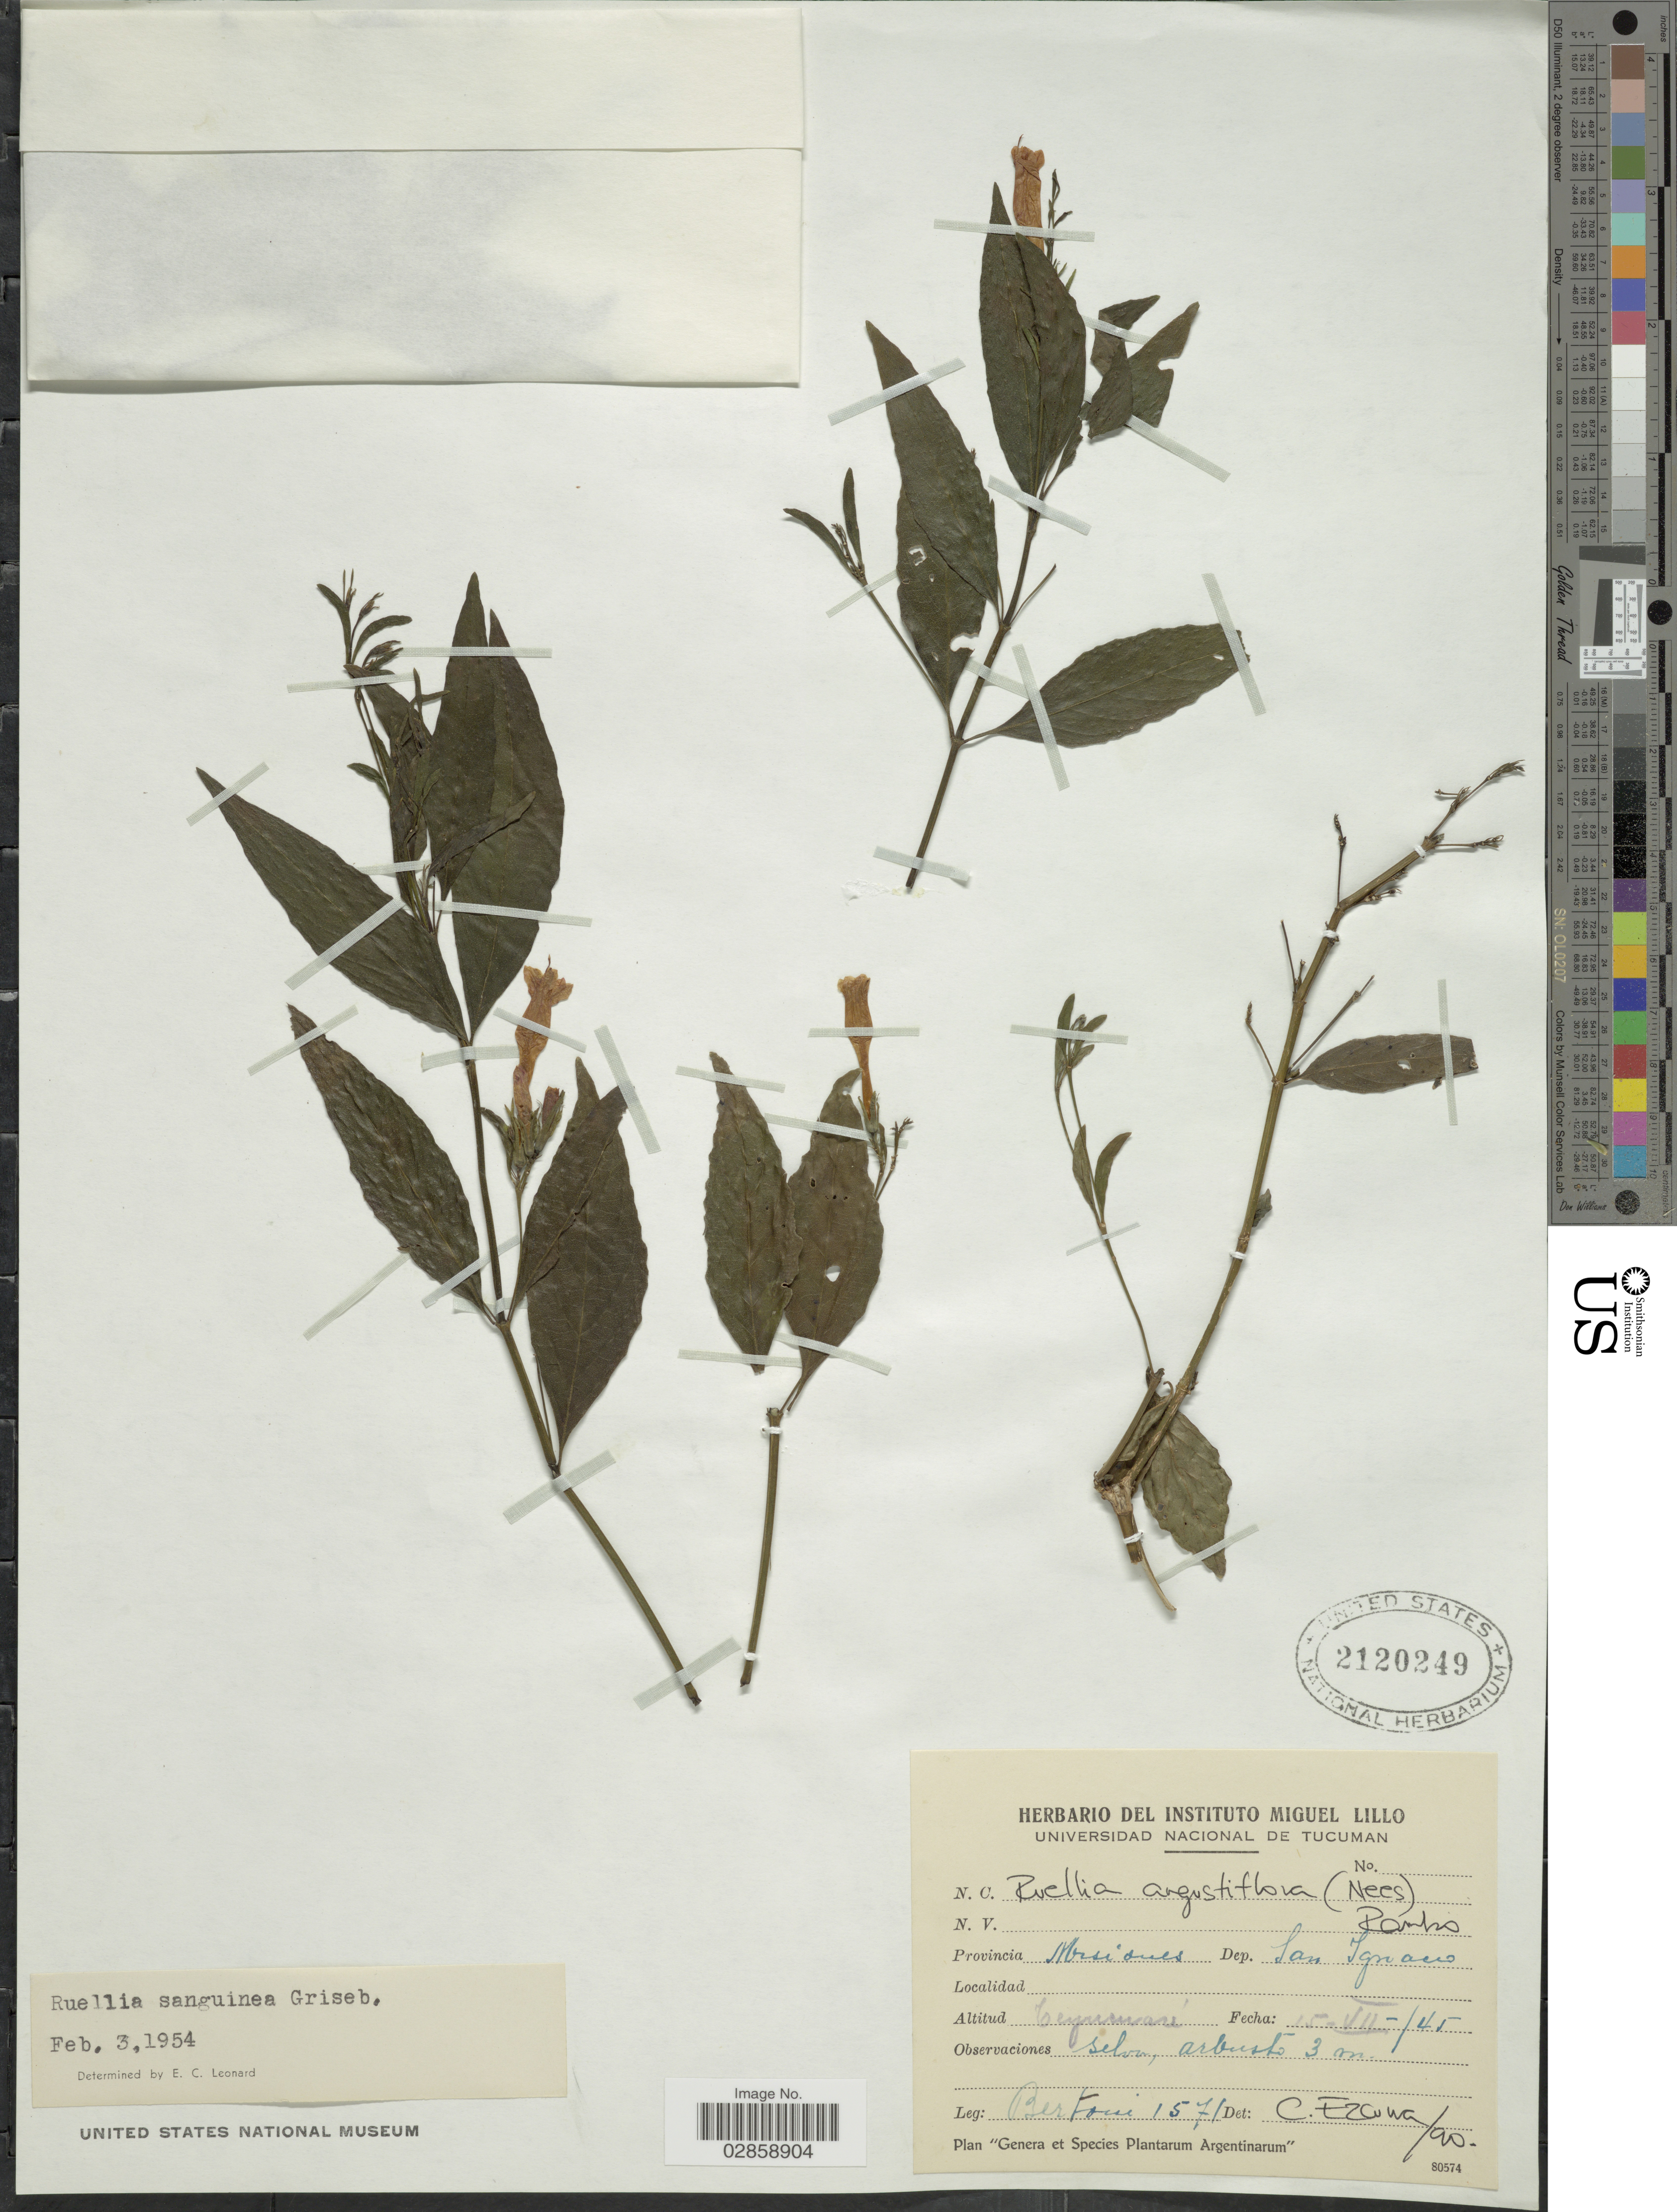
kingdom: Plantae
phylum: Tracheophyta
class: Magnoliopsida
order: Lamiales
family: Acanthaceae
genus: Ruellia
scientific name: Ruellia angustiflora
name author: (Nees) Lindau ex Rambo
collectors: -- Bertoni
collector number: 1571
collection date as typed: Transcribed d/m/y: 15/7/45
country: Argentina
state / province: Misiones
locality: Provincia Misiones. Dep. San Ignacio.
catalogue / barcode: US 2120249